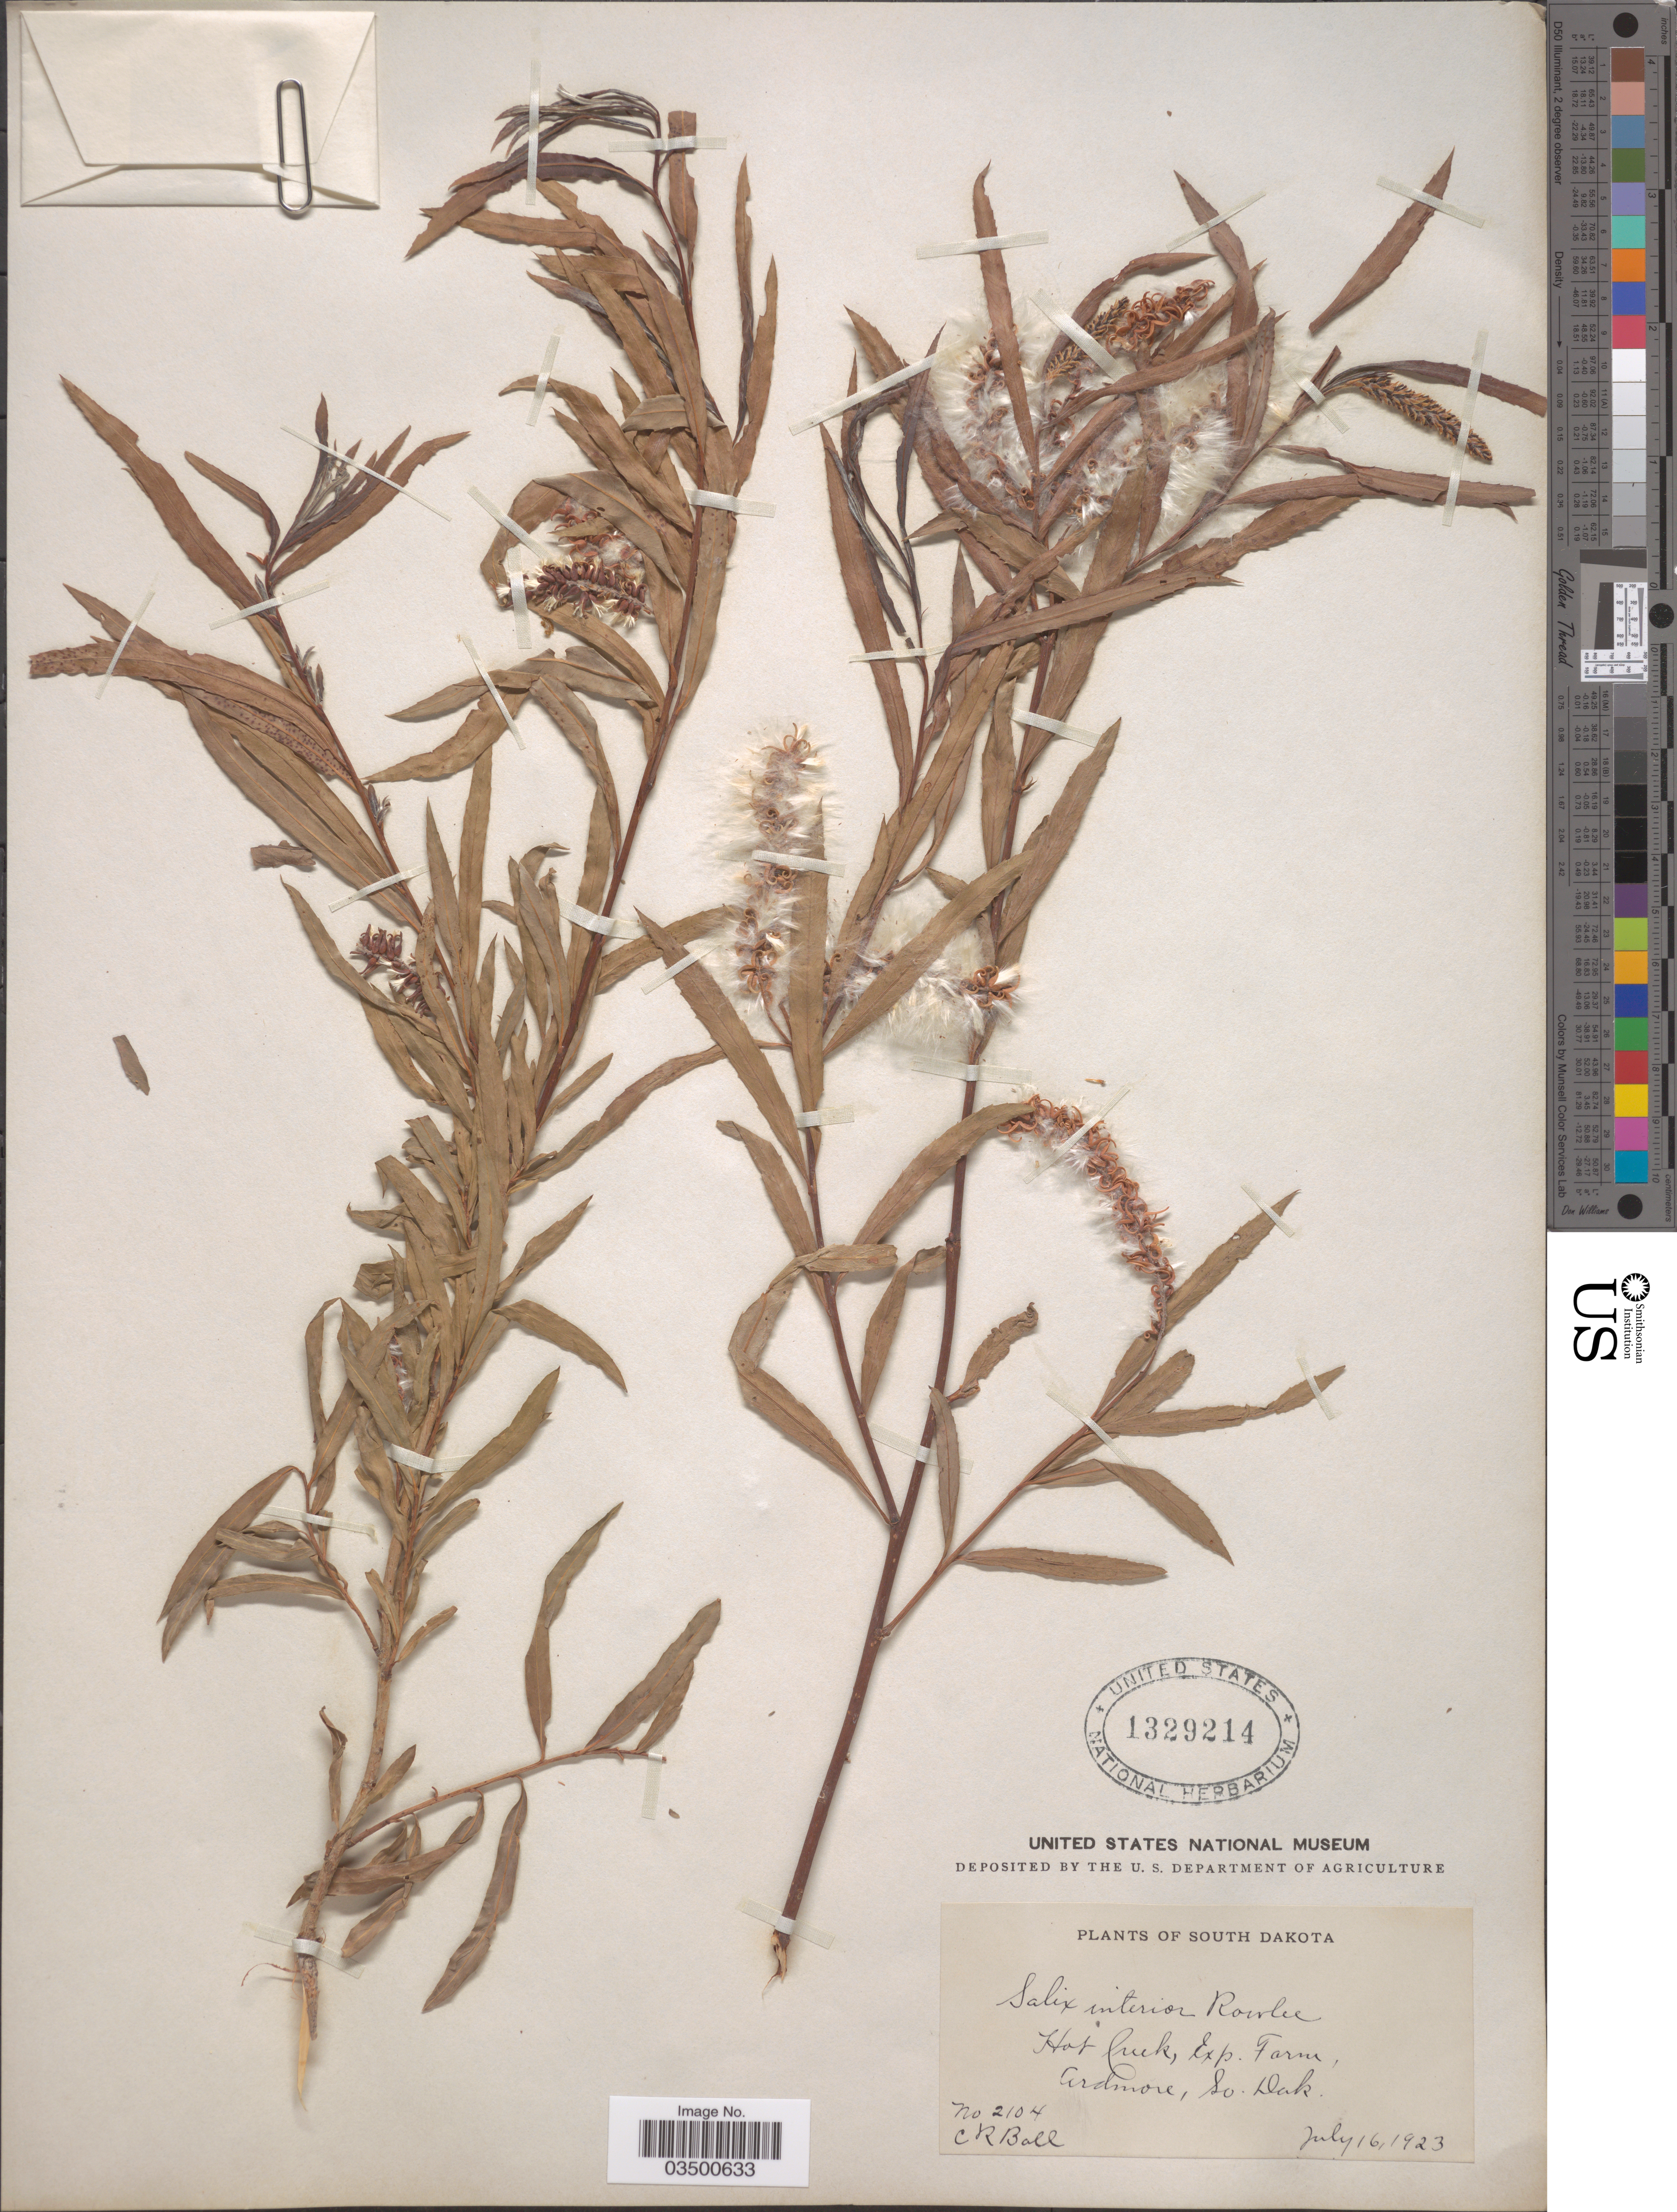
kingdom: Plantae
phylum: Tracheophyta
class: Magnoliopsida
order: Malpighiales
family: Salicaceae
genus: Salix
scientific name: Salix interior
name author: Rowlee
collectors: C. R. Ball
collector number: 2104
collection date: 1923-07-16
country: United States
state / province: South Dakota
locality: Hot Creek, Exp. Farm, Ardmore.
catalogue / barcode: US 1329214